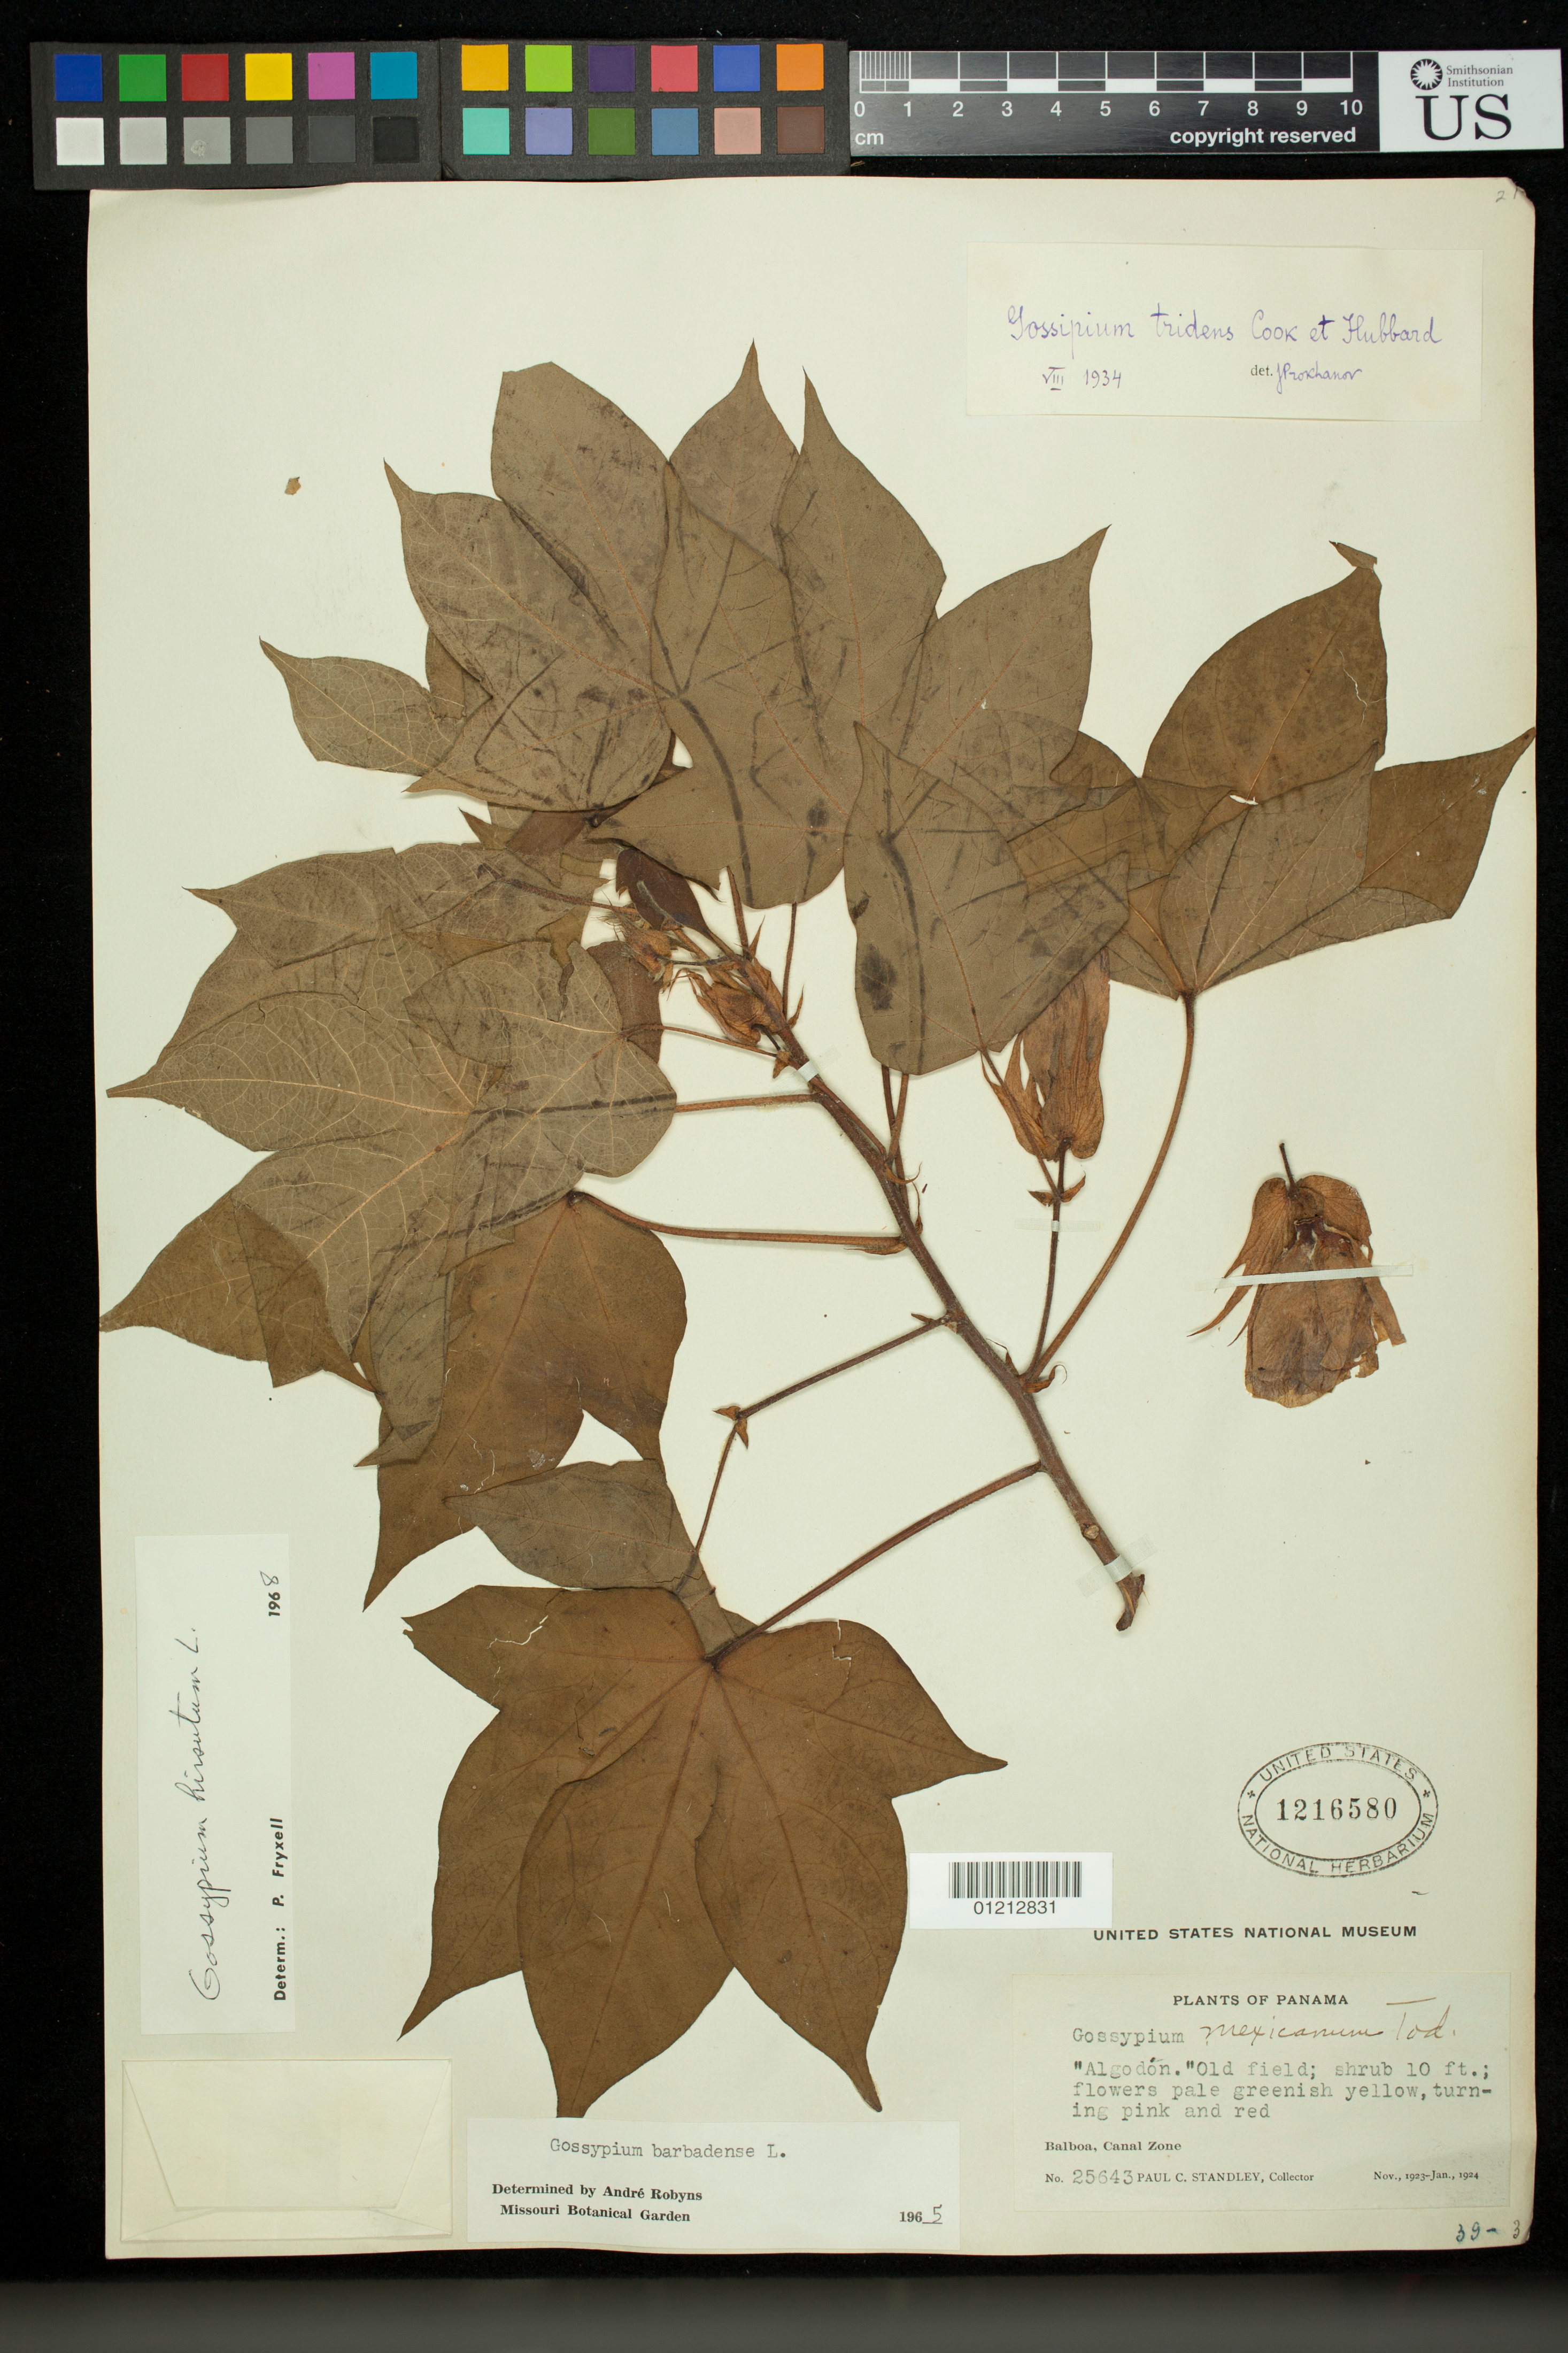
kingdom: Plantae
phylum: Tracheophyta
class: Magnoliopsida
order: Malvales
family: Malvaceae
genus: Gossypium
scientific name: Gossypium hirsutum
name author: L.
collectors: P. C. Standley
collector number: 25643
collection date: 1923-11/1924-01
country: Panama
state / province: Panamá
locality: Balboa, Canal Zone. Old field.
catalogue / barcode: US 1216580